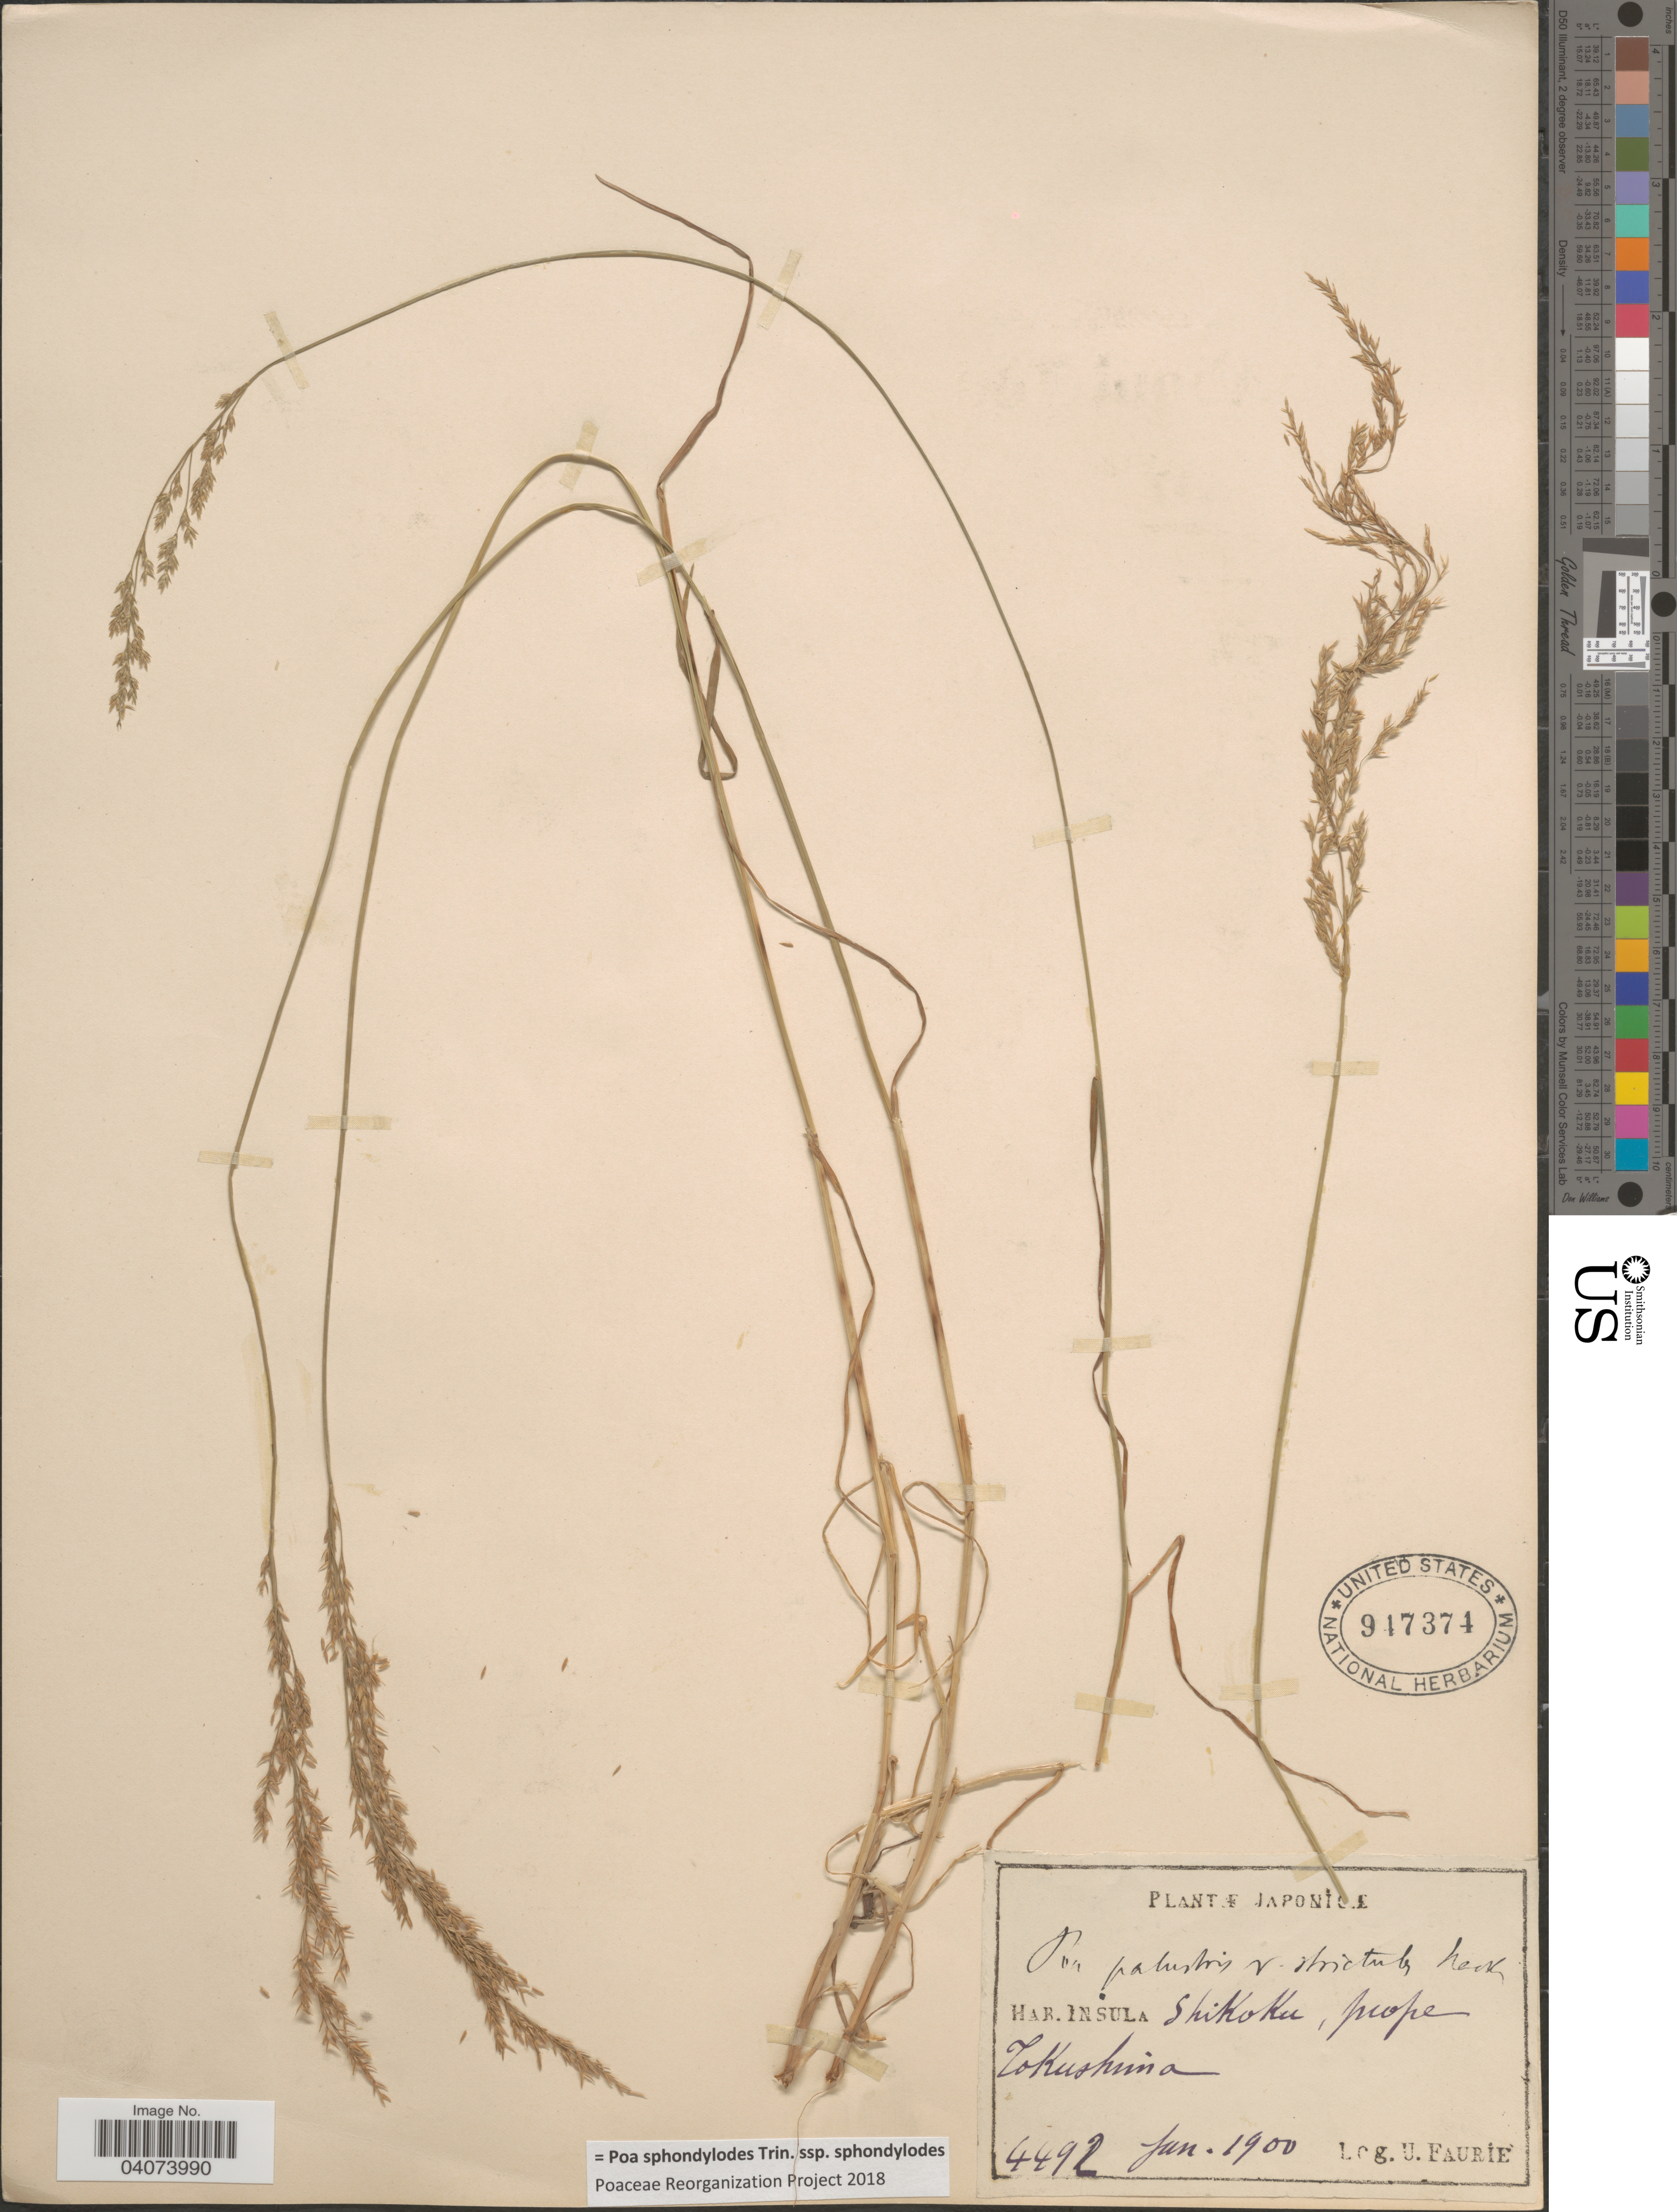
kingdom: Plantae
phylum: Tracheophyta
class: Liliopsida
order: Poales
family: Poaceae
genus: Poa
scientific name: Poa sphondylodes subsp. sphondylodes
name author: Trin.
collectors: U. Faurie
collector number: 4492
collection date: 1900-01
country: Japan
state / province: Tokusima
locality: Insula Shikoku, prope Tokushima.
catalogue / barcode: US 947374